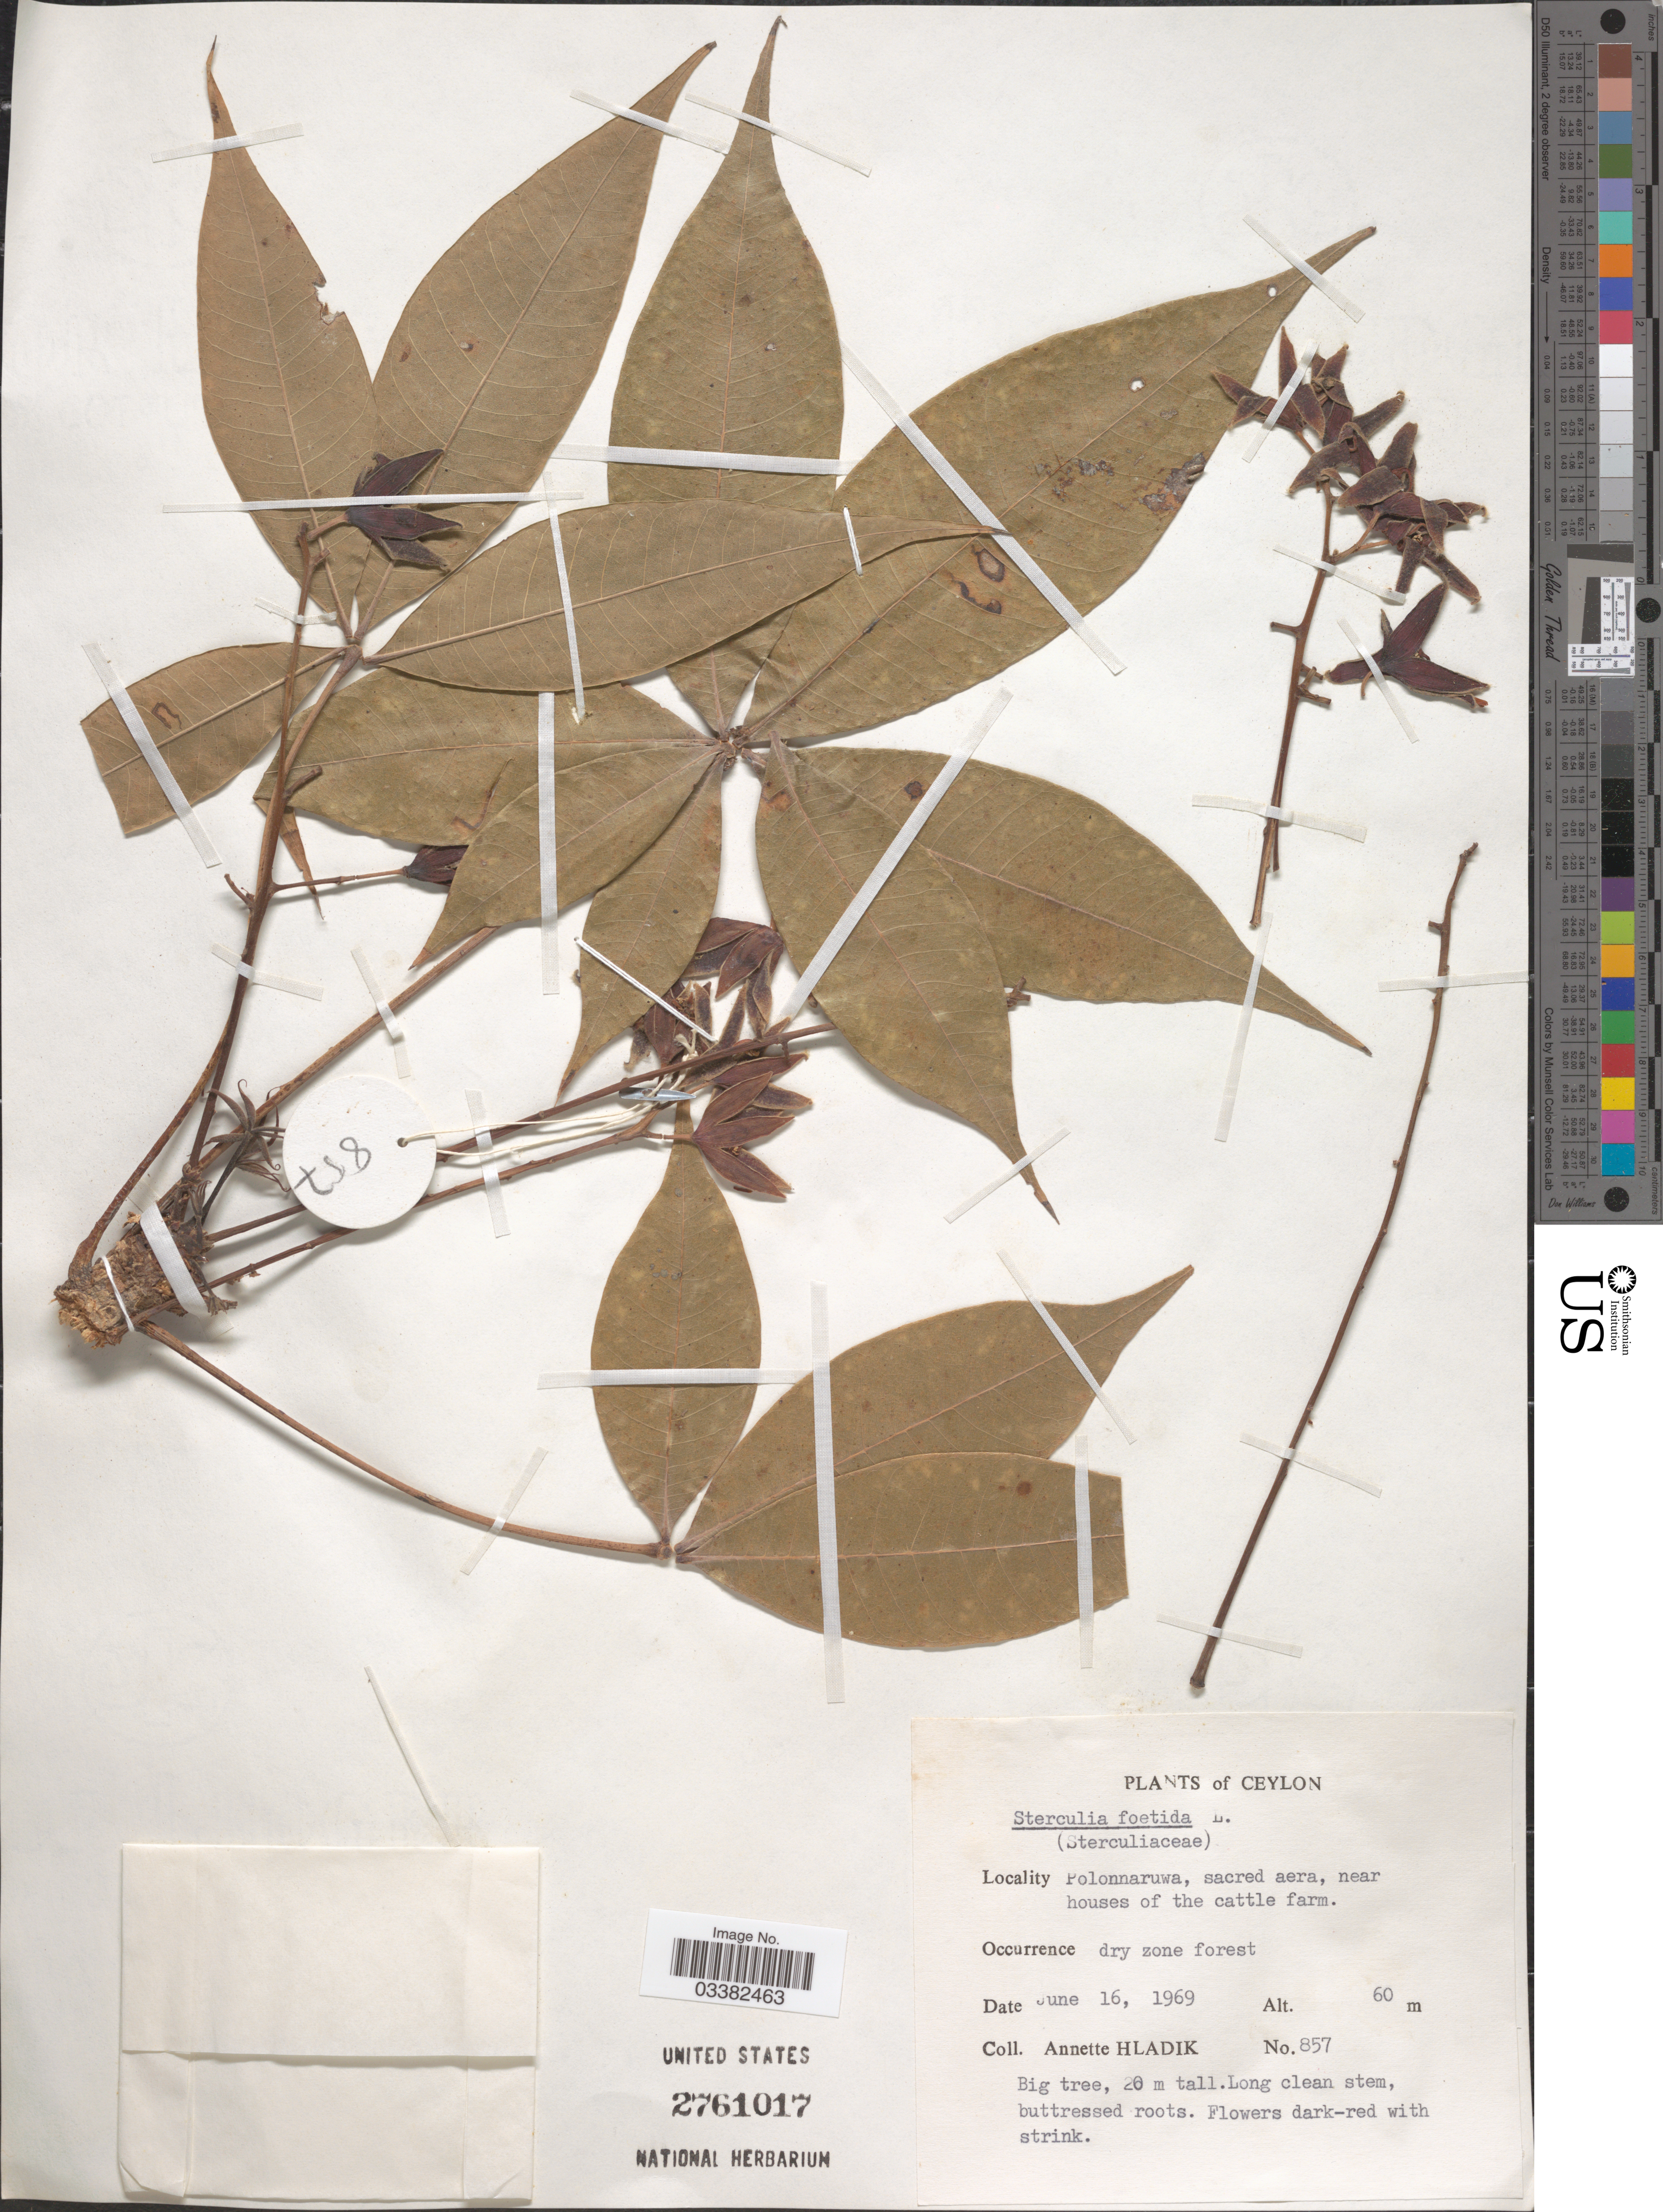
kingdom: Plantae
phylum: Tracheophyta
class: Magnoliopsida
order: Malvales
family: Malvaceae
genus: Sterculia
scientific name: Sterculia foetida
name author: L.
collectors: A. Hladik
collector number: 857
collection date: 1969-06-16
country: Sri Lanka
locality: Ceylon. Polonnaruwa, sacred area, near houses of the cattle farm.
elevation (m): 60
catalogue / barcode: US 2761017